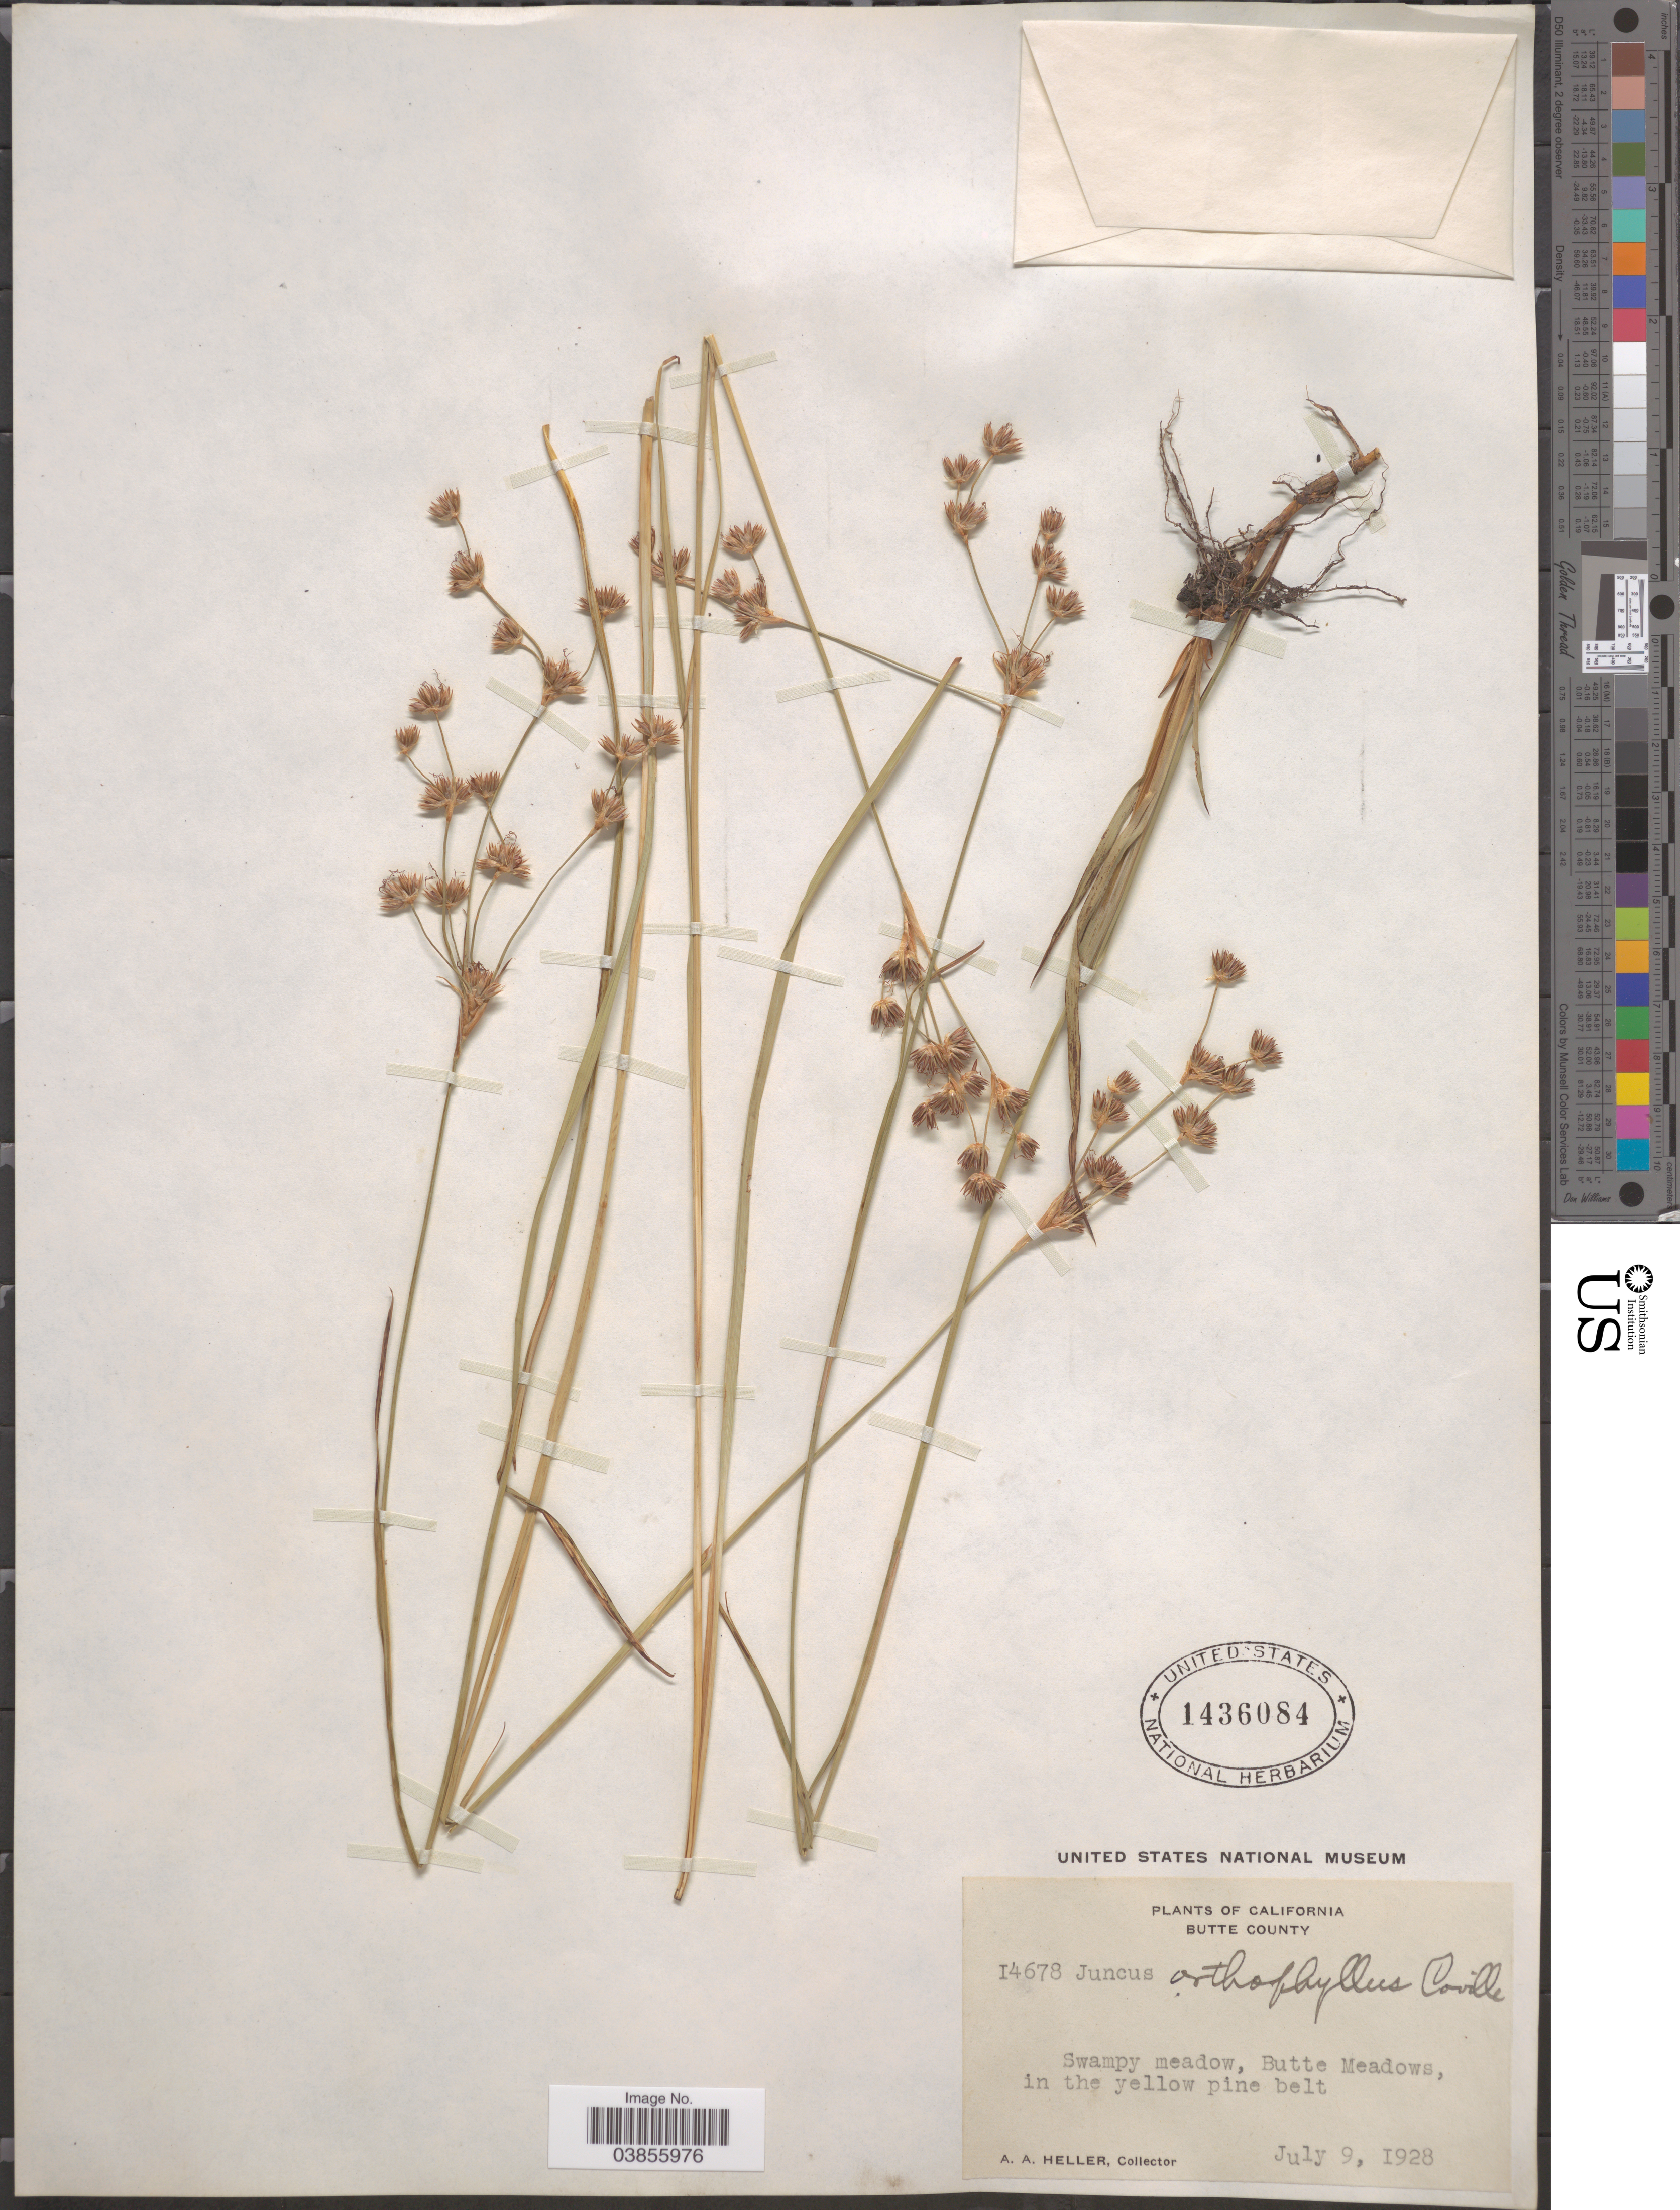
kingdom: Plantae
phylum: Tracheophyta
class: Liliopsida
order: Poales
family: Juncaceae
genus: Juncus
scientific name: Juncus orthophyllus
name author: Coville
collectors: A. A. Heller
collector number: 14678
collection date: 1928-07-09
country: United States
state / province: California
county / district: Butte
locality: Butte County. Swampy meadow, Butte Meadows, in the yellow pine belt.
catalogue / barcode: US 1436084